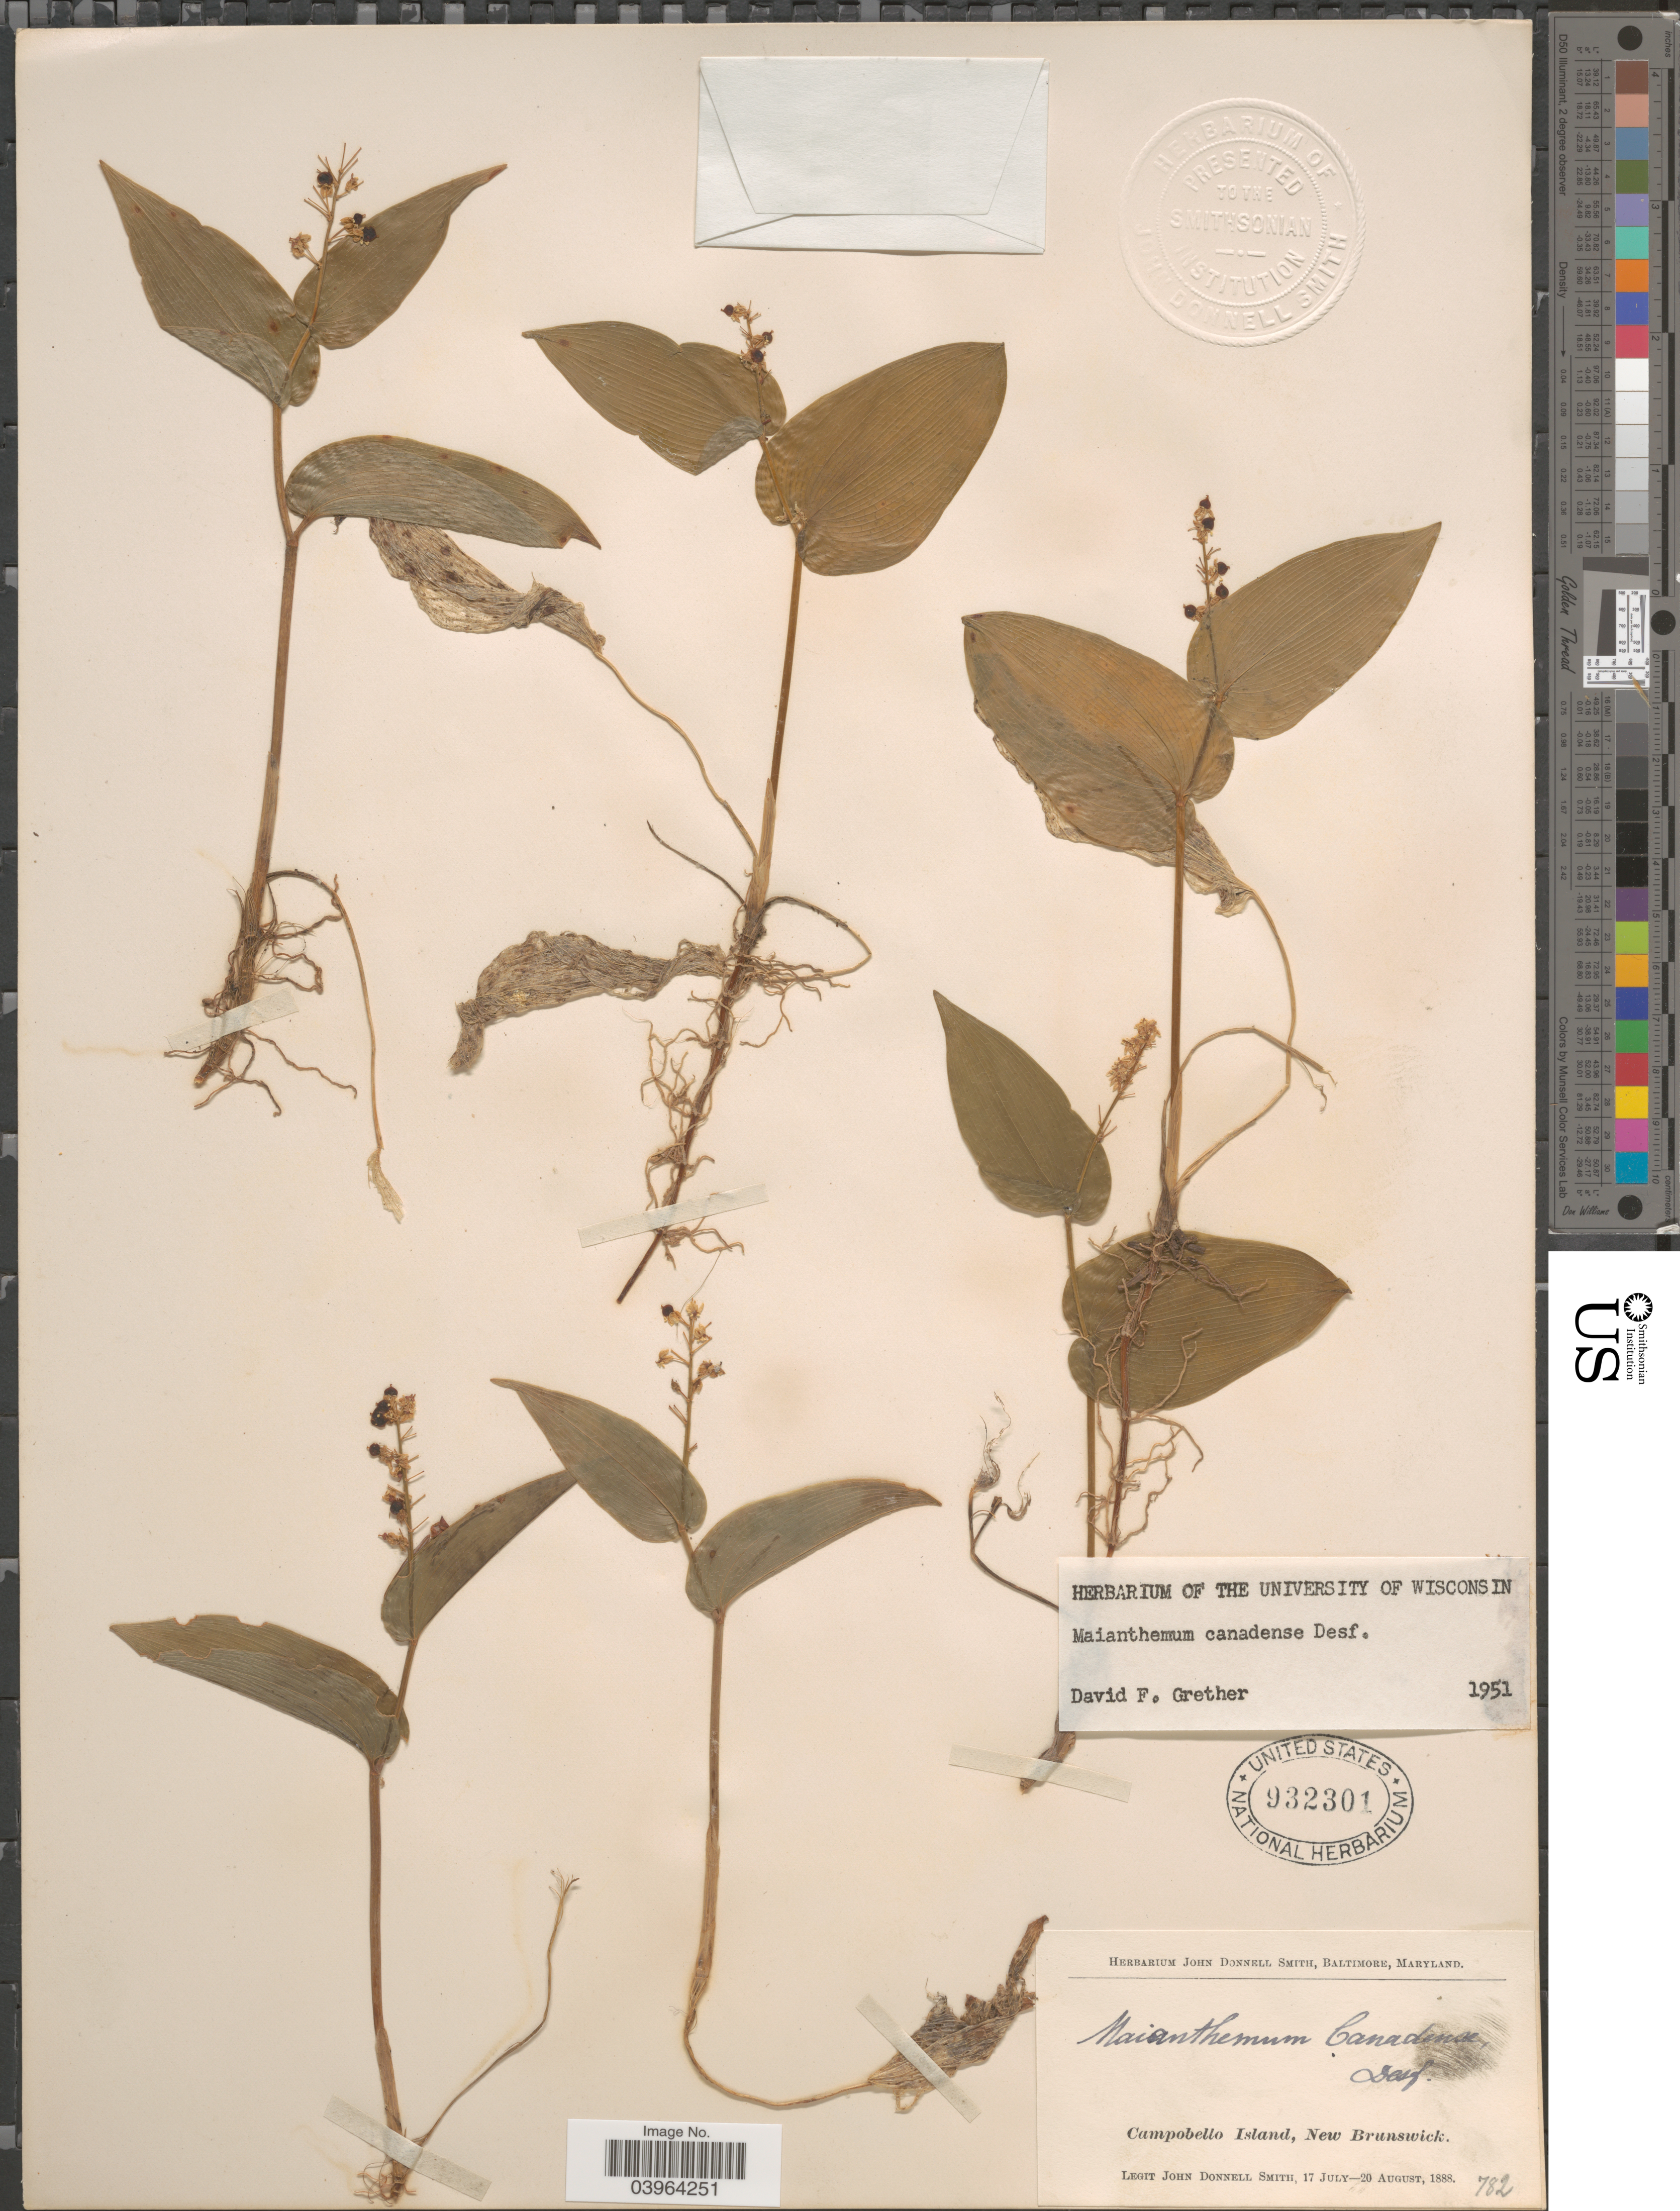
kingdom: Plantae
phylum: Tracheophyta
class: Liliopsida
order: Asparagales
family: Asparagaceae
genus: Maianthemum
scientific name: Maianthemum canadense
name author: Desf.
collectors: J. Donnell Smith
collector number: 782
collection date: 1888-07-17/1888-08-20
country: Canada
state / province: New Brunswick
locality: Campobello Island.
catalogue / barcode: US 932301